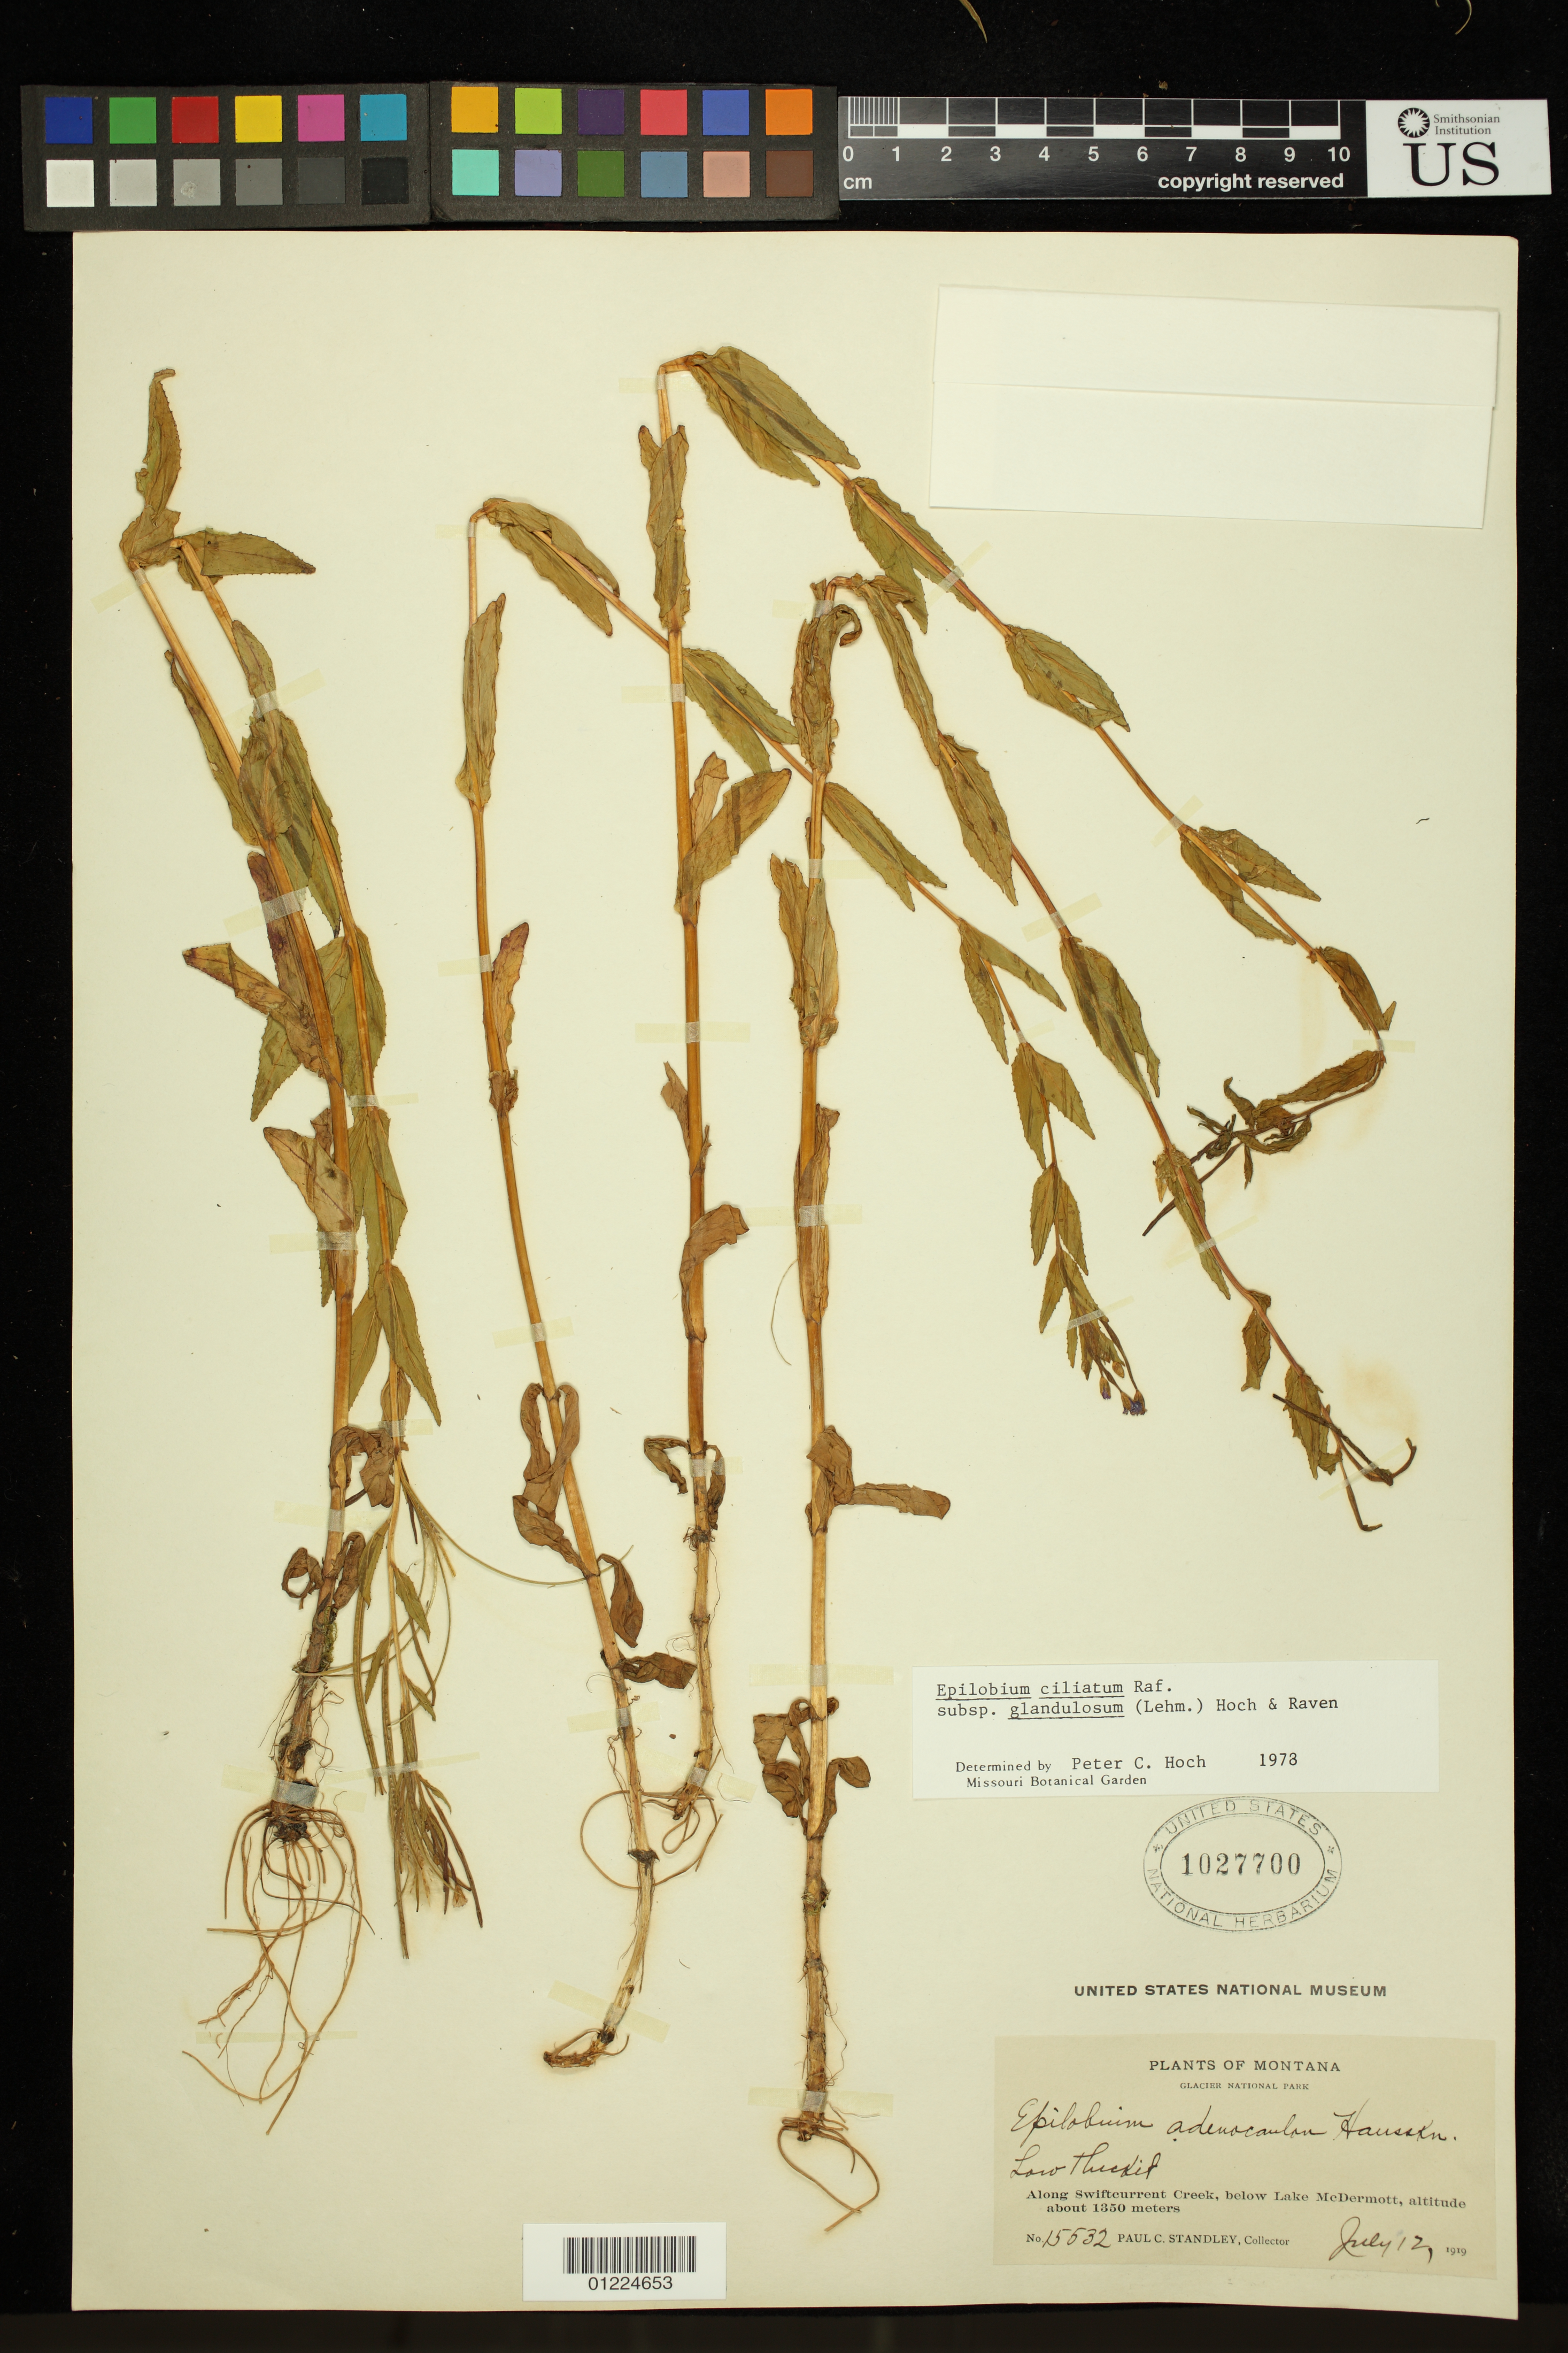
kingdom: Plantae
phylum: Tracheophyta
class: Magnoliopsida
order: Myrtales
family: Onagraceae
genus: Epilobium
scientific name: Epilobium ciliatum subsp. glandulosum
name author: (Lehm.) Hoch & P.H. Raven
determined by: Hoch, P. C.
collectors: P. C. Standley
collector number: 15532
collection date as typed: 12 Jul 1919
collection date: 1919-07-12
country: United States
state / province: Montana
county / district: Glacier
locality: Glacier National Park, Lake McDermott, along Swiftcurrent Creek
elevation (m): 1350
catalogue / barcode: US 1027700